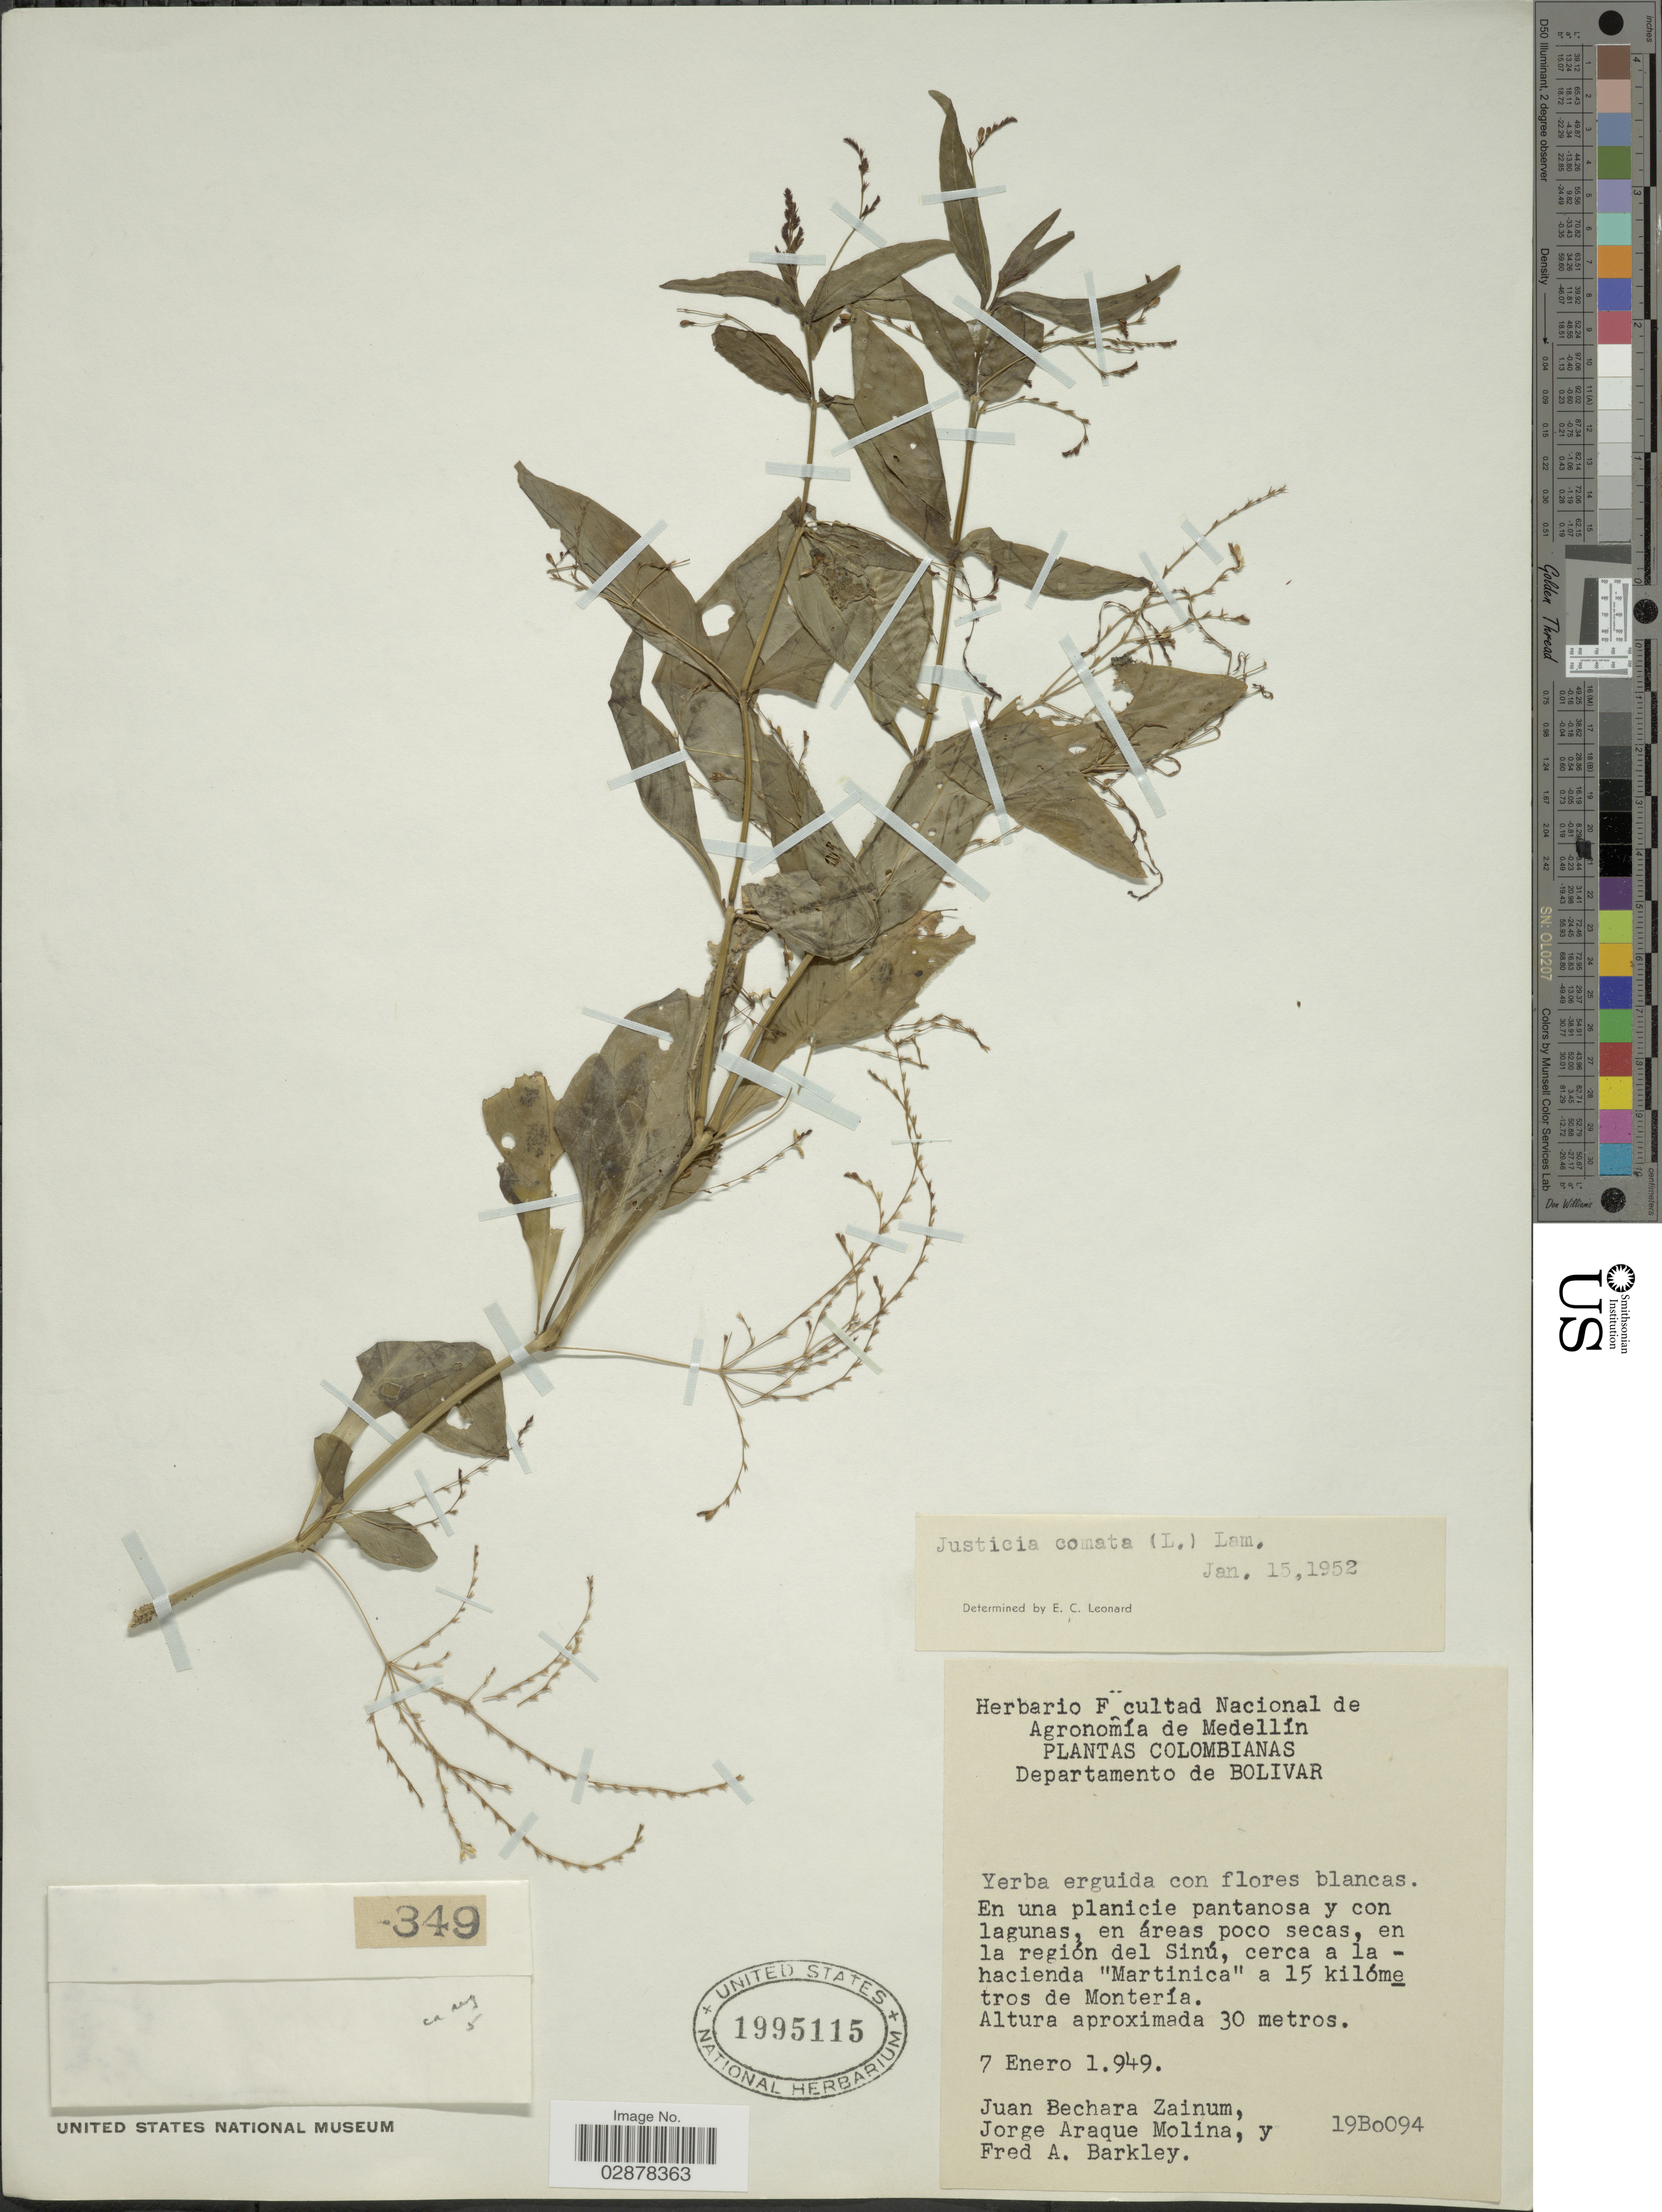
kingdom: Plantae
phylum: Tracheophyta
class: Magnoliopsida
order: Lamiales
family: Acanthaceae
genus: Justicia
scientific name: Justicia comata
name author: (L.) Lam.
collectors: J. Zainúm, J. Araque Molina & F. A. Barkley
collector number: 19Bo094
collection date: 1949-01-07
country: Colombia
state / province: Bolívar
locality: Departamento de Bolivar. En la región del Sinú, cerca a la hacienda "Marinica"a 15 kilómetros de Montería.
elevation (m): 30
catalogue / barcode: US 1995115